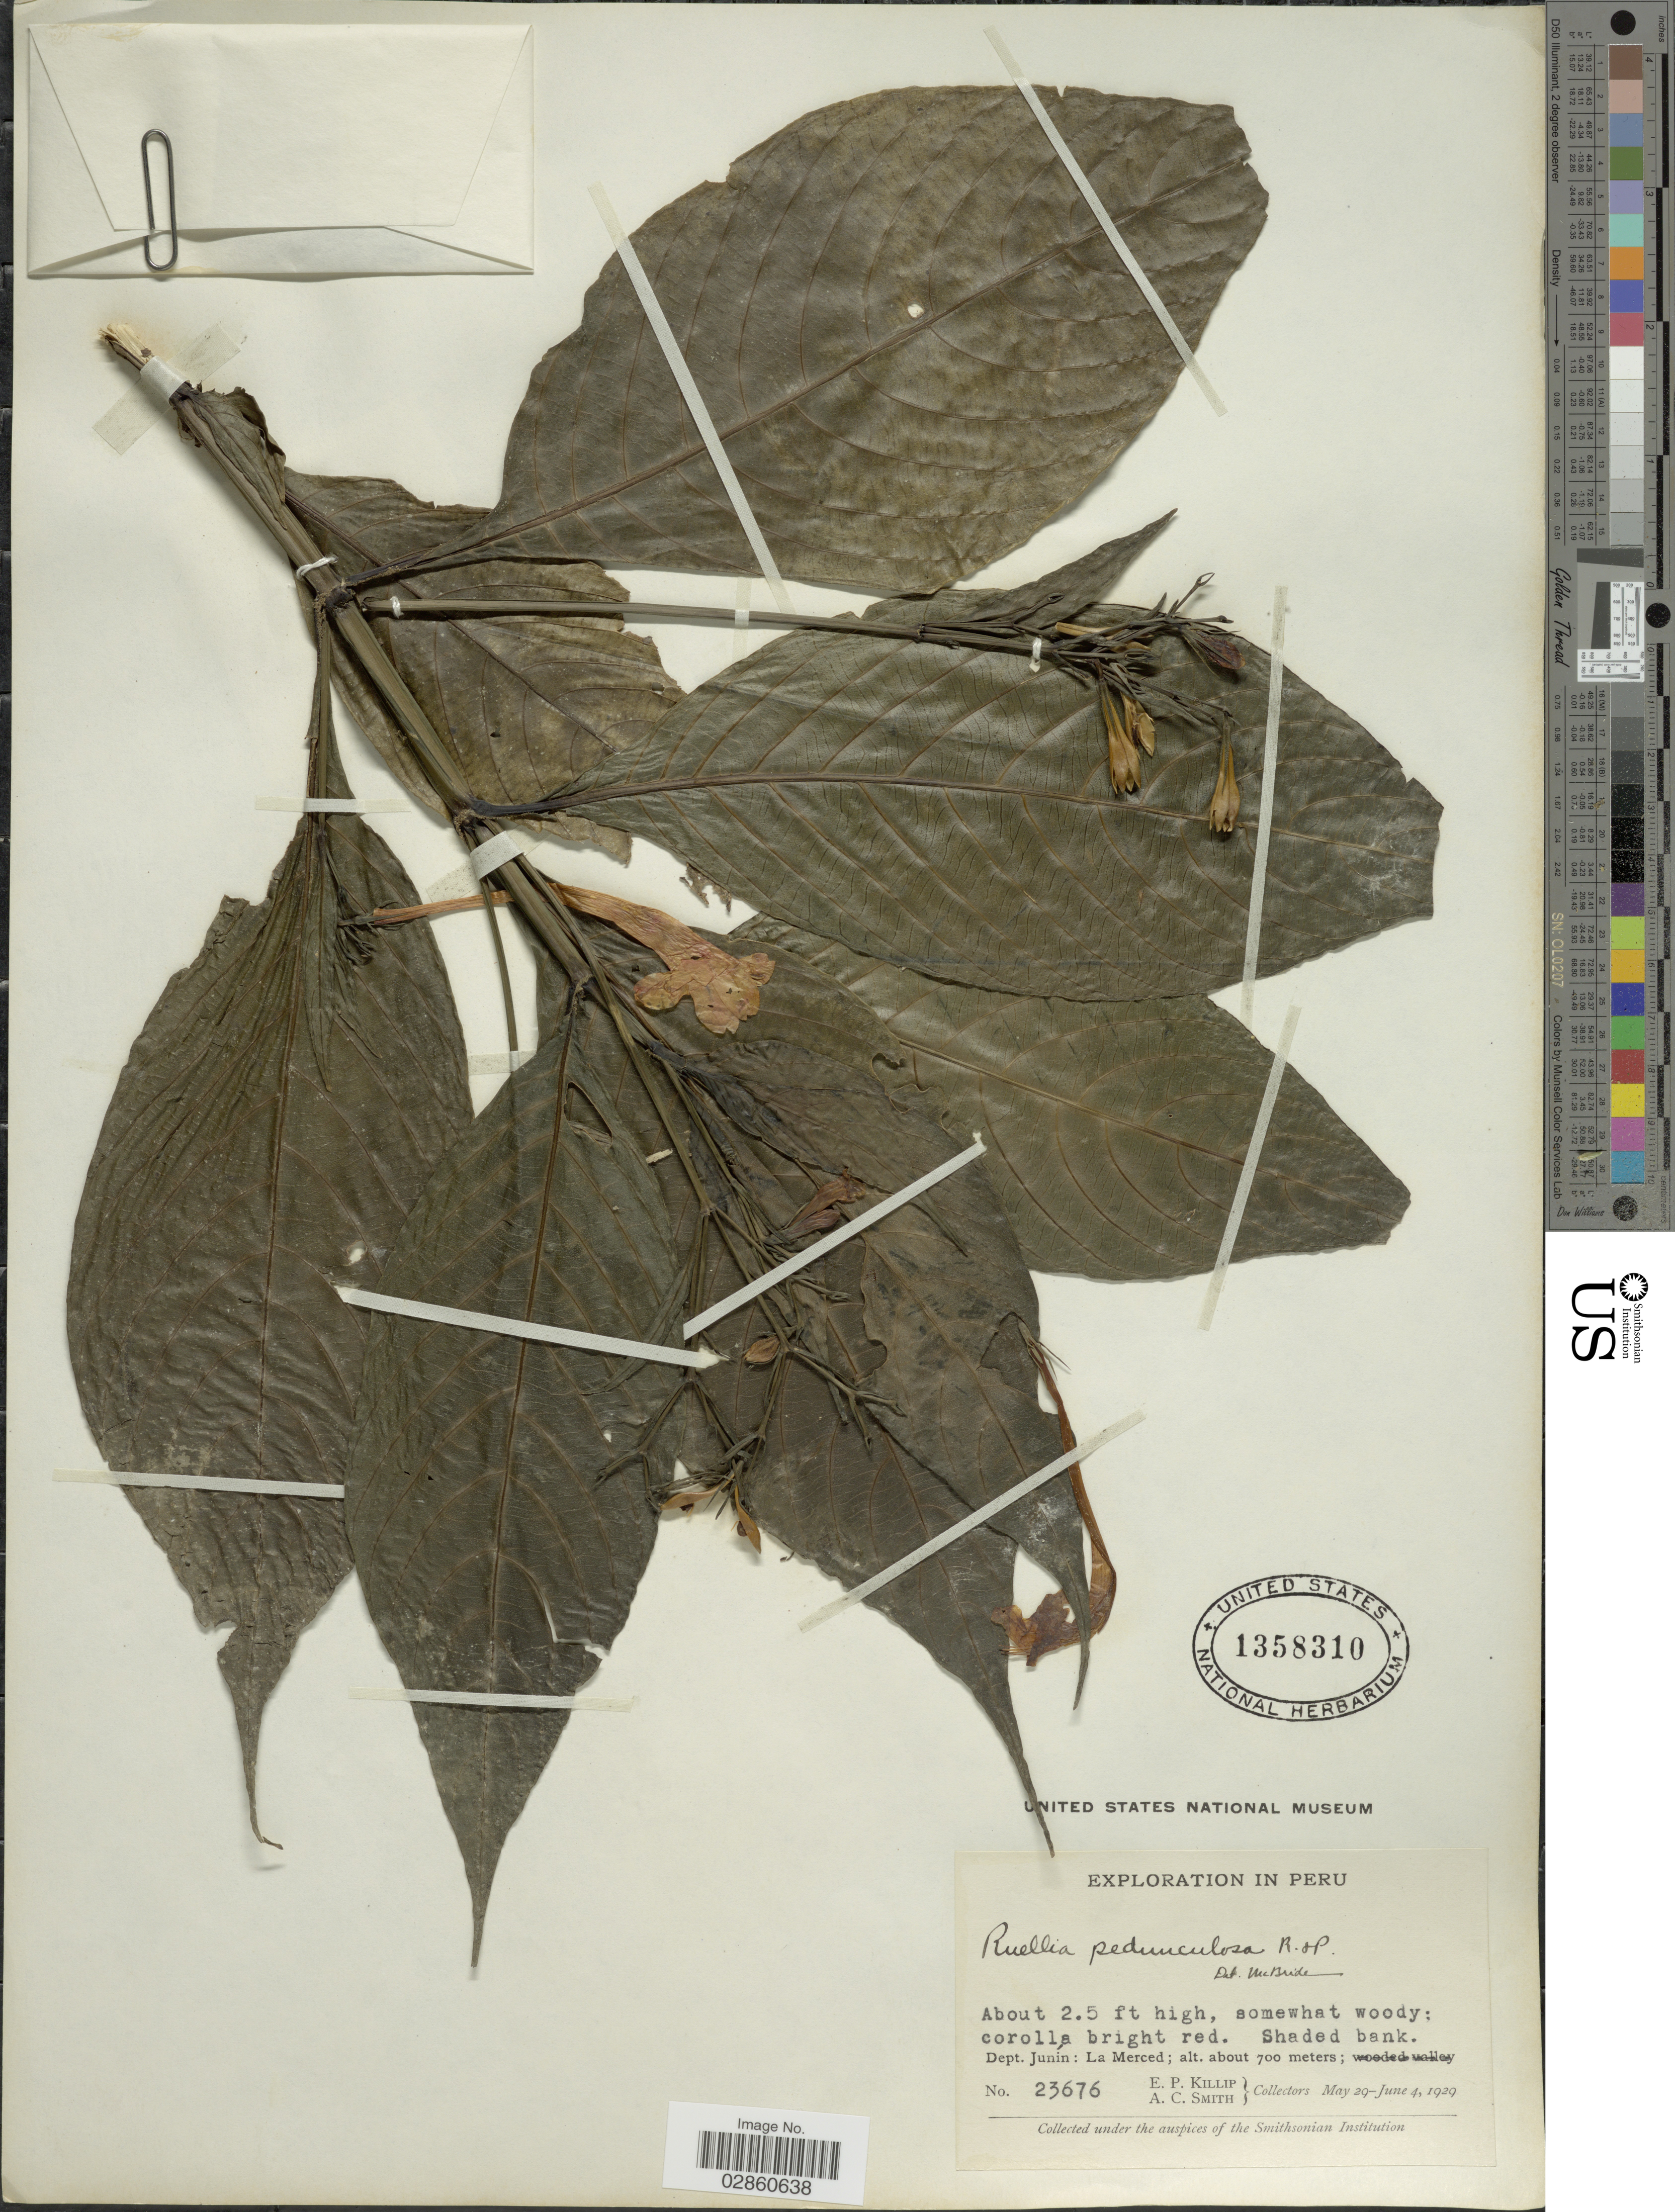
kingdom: Plantae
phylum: Tracheophyta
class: Magnoliopsida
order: Lamiales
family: Acanthaceae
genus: Ruellia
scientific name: Ruellia haenkeana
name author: (Nees) Wassh.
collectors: E. P. Killip & A. C. Smith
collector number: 23676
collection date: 1929-05-29/1929-06-04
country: Peru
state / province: Junín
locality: Dept. Junín: La Merced.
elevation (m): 700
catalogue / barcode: US 1358310